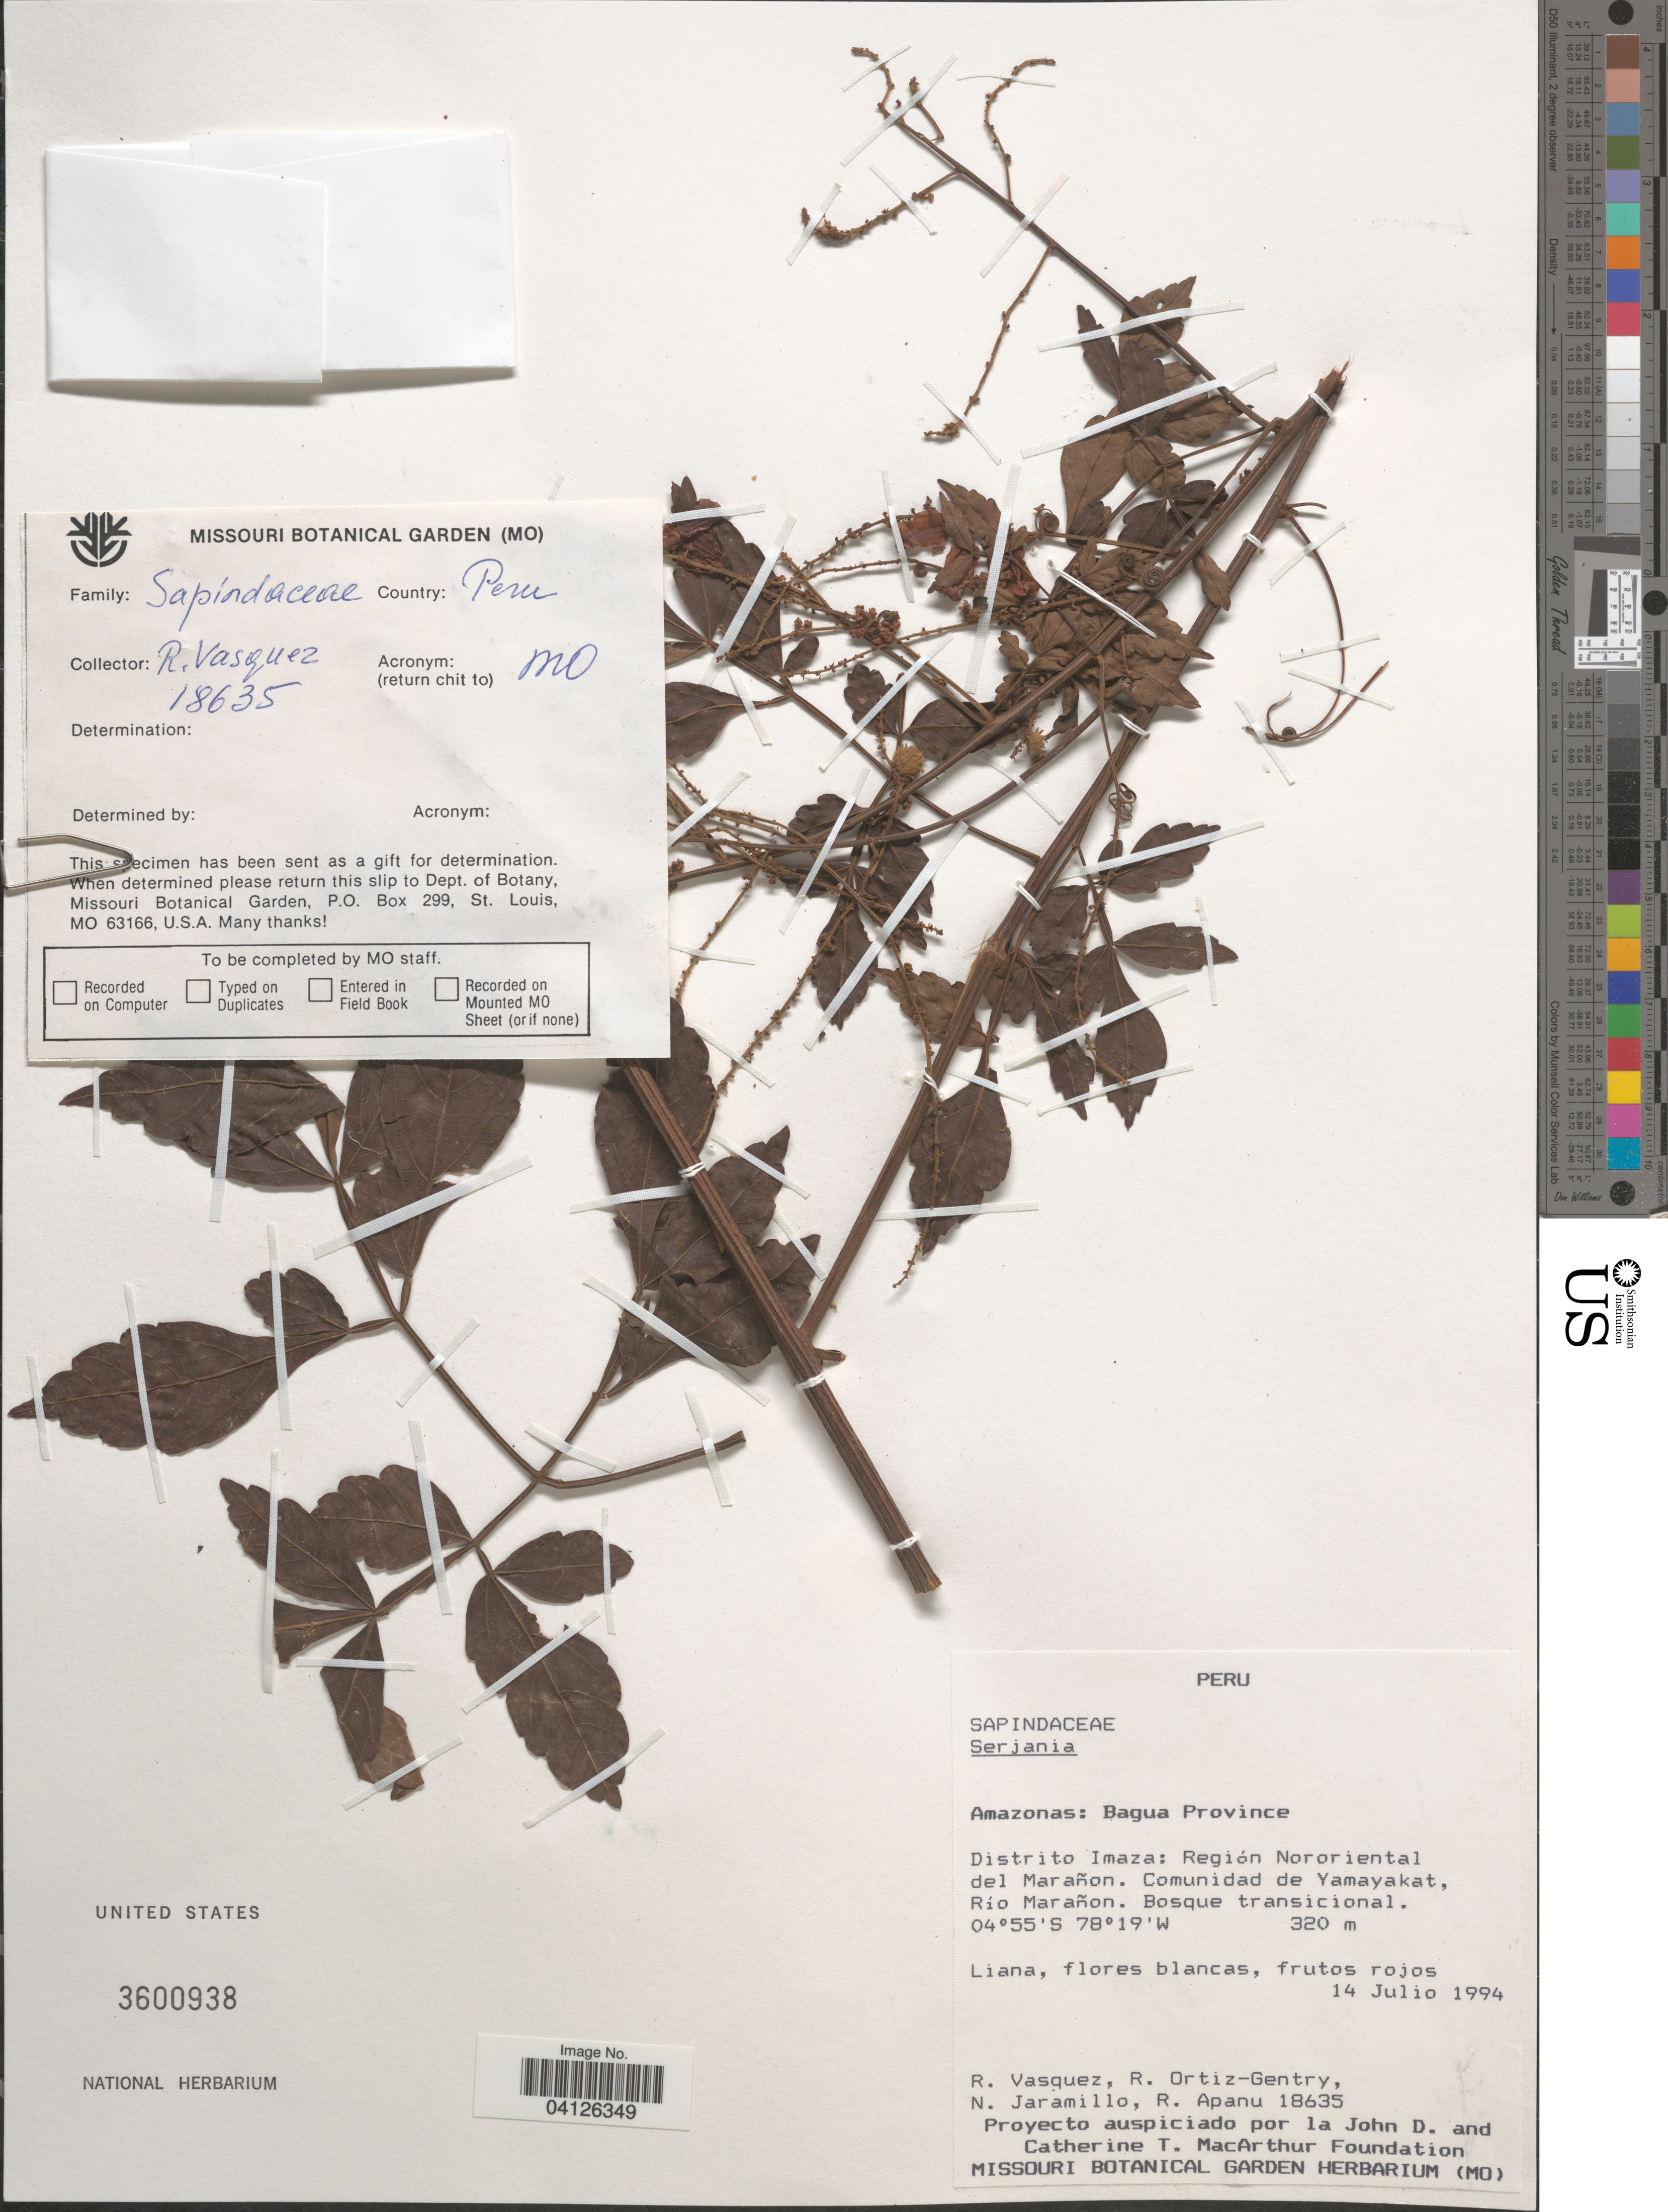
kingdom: Plantae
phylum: Tracheophyta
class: Magnoliopsida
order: Sapindales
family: Sapindaceae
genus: Serjania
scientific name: Serjania sp.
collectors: R. Vasquez, R. Ortiz-Gentry, N. Jaramillo & R. Apanu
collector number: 18635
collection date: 1994-07-14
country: Peru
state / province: Amazonas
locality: Bagua Province. Distrito Imaza: Región Nororiental del Marañon. Comunidad de Yamayakat, Río Marañon.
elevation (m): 320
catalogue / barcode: US 3600938